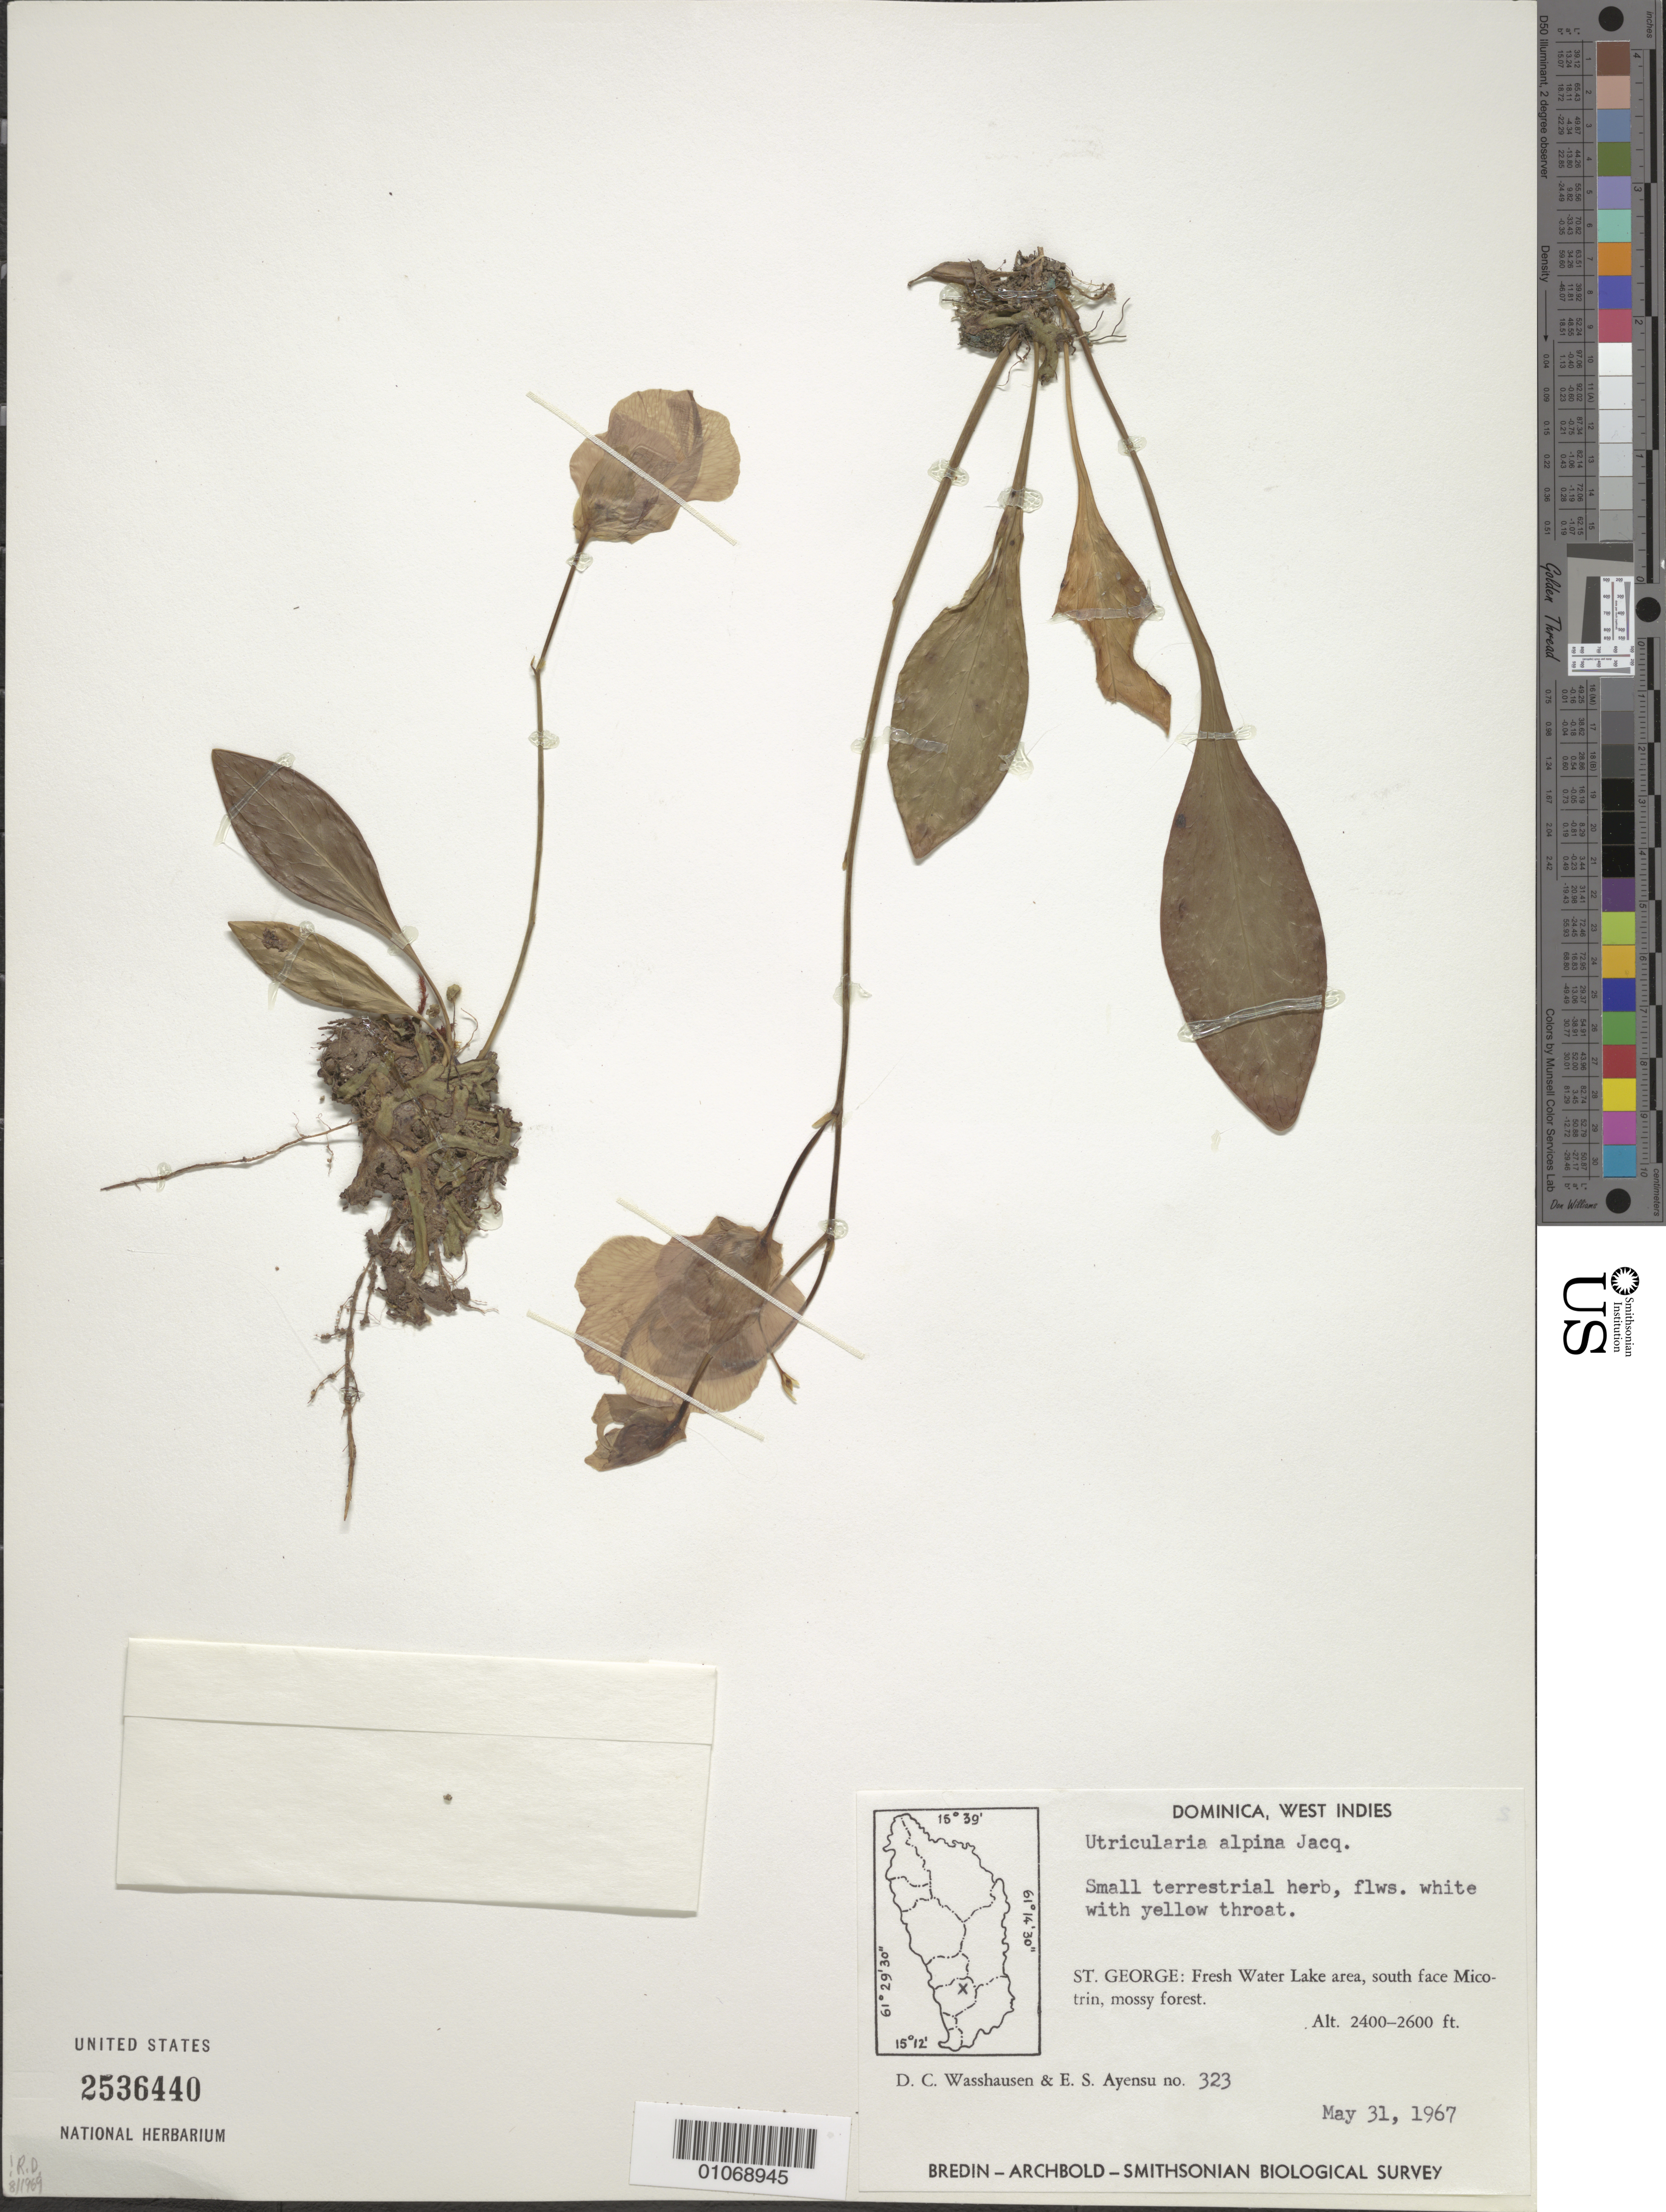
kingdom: Plantae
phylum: Tracheophyta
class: Magnoliopsida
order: Lamiales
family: Lentibulariaceae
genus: Utricularia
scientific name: Utricularia alpina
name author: Jacq.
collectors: D. C. Wasshausen & E. S. Ayensu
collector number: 323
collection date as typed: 31 May 1967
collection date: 1967-05-31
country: Dominica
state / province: St. George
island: Dominica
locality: Fresh Water Lake area, south face of Micotrin, mossy forest.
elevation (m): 732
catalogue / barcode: US 2536440